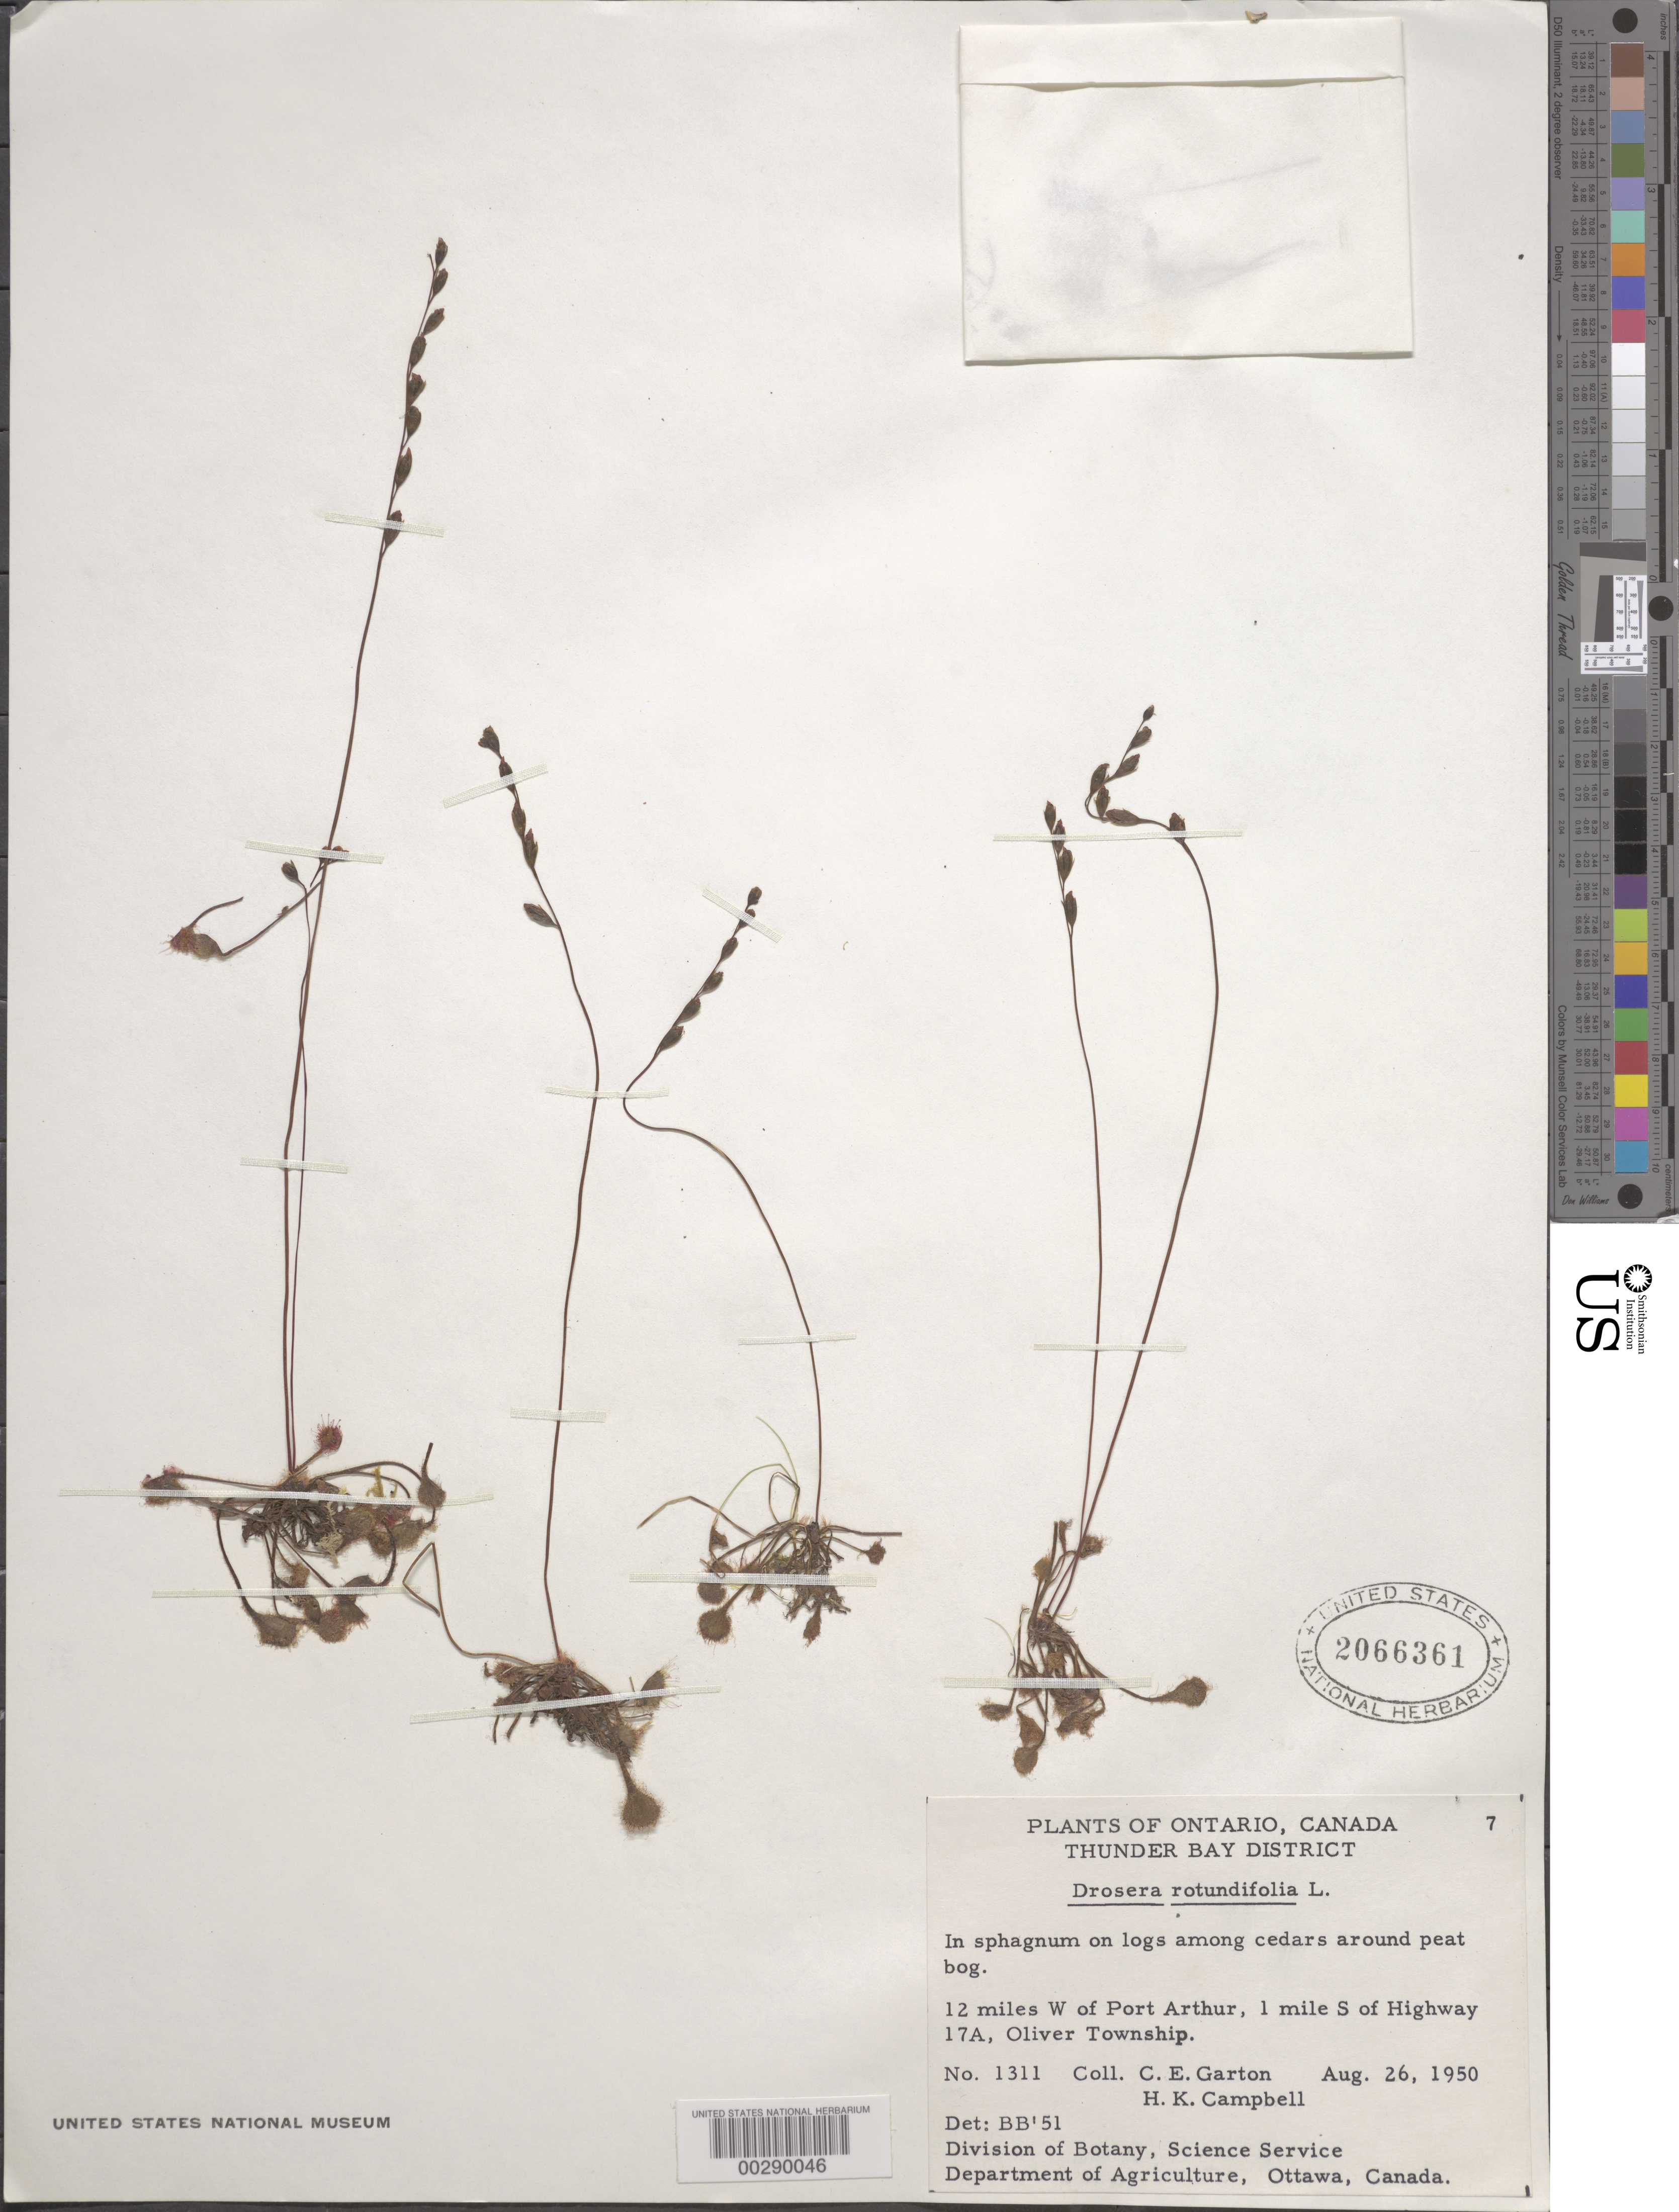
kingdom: Plantae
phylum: Tracheophyta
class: Magnoliopsida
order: Caryophyllales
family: Droseraceae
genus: Drosera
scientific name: Drosera rotundifolia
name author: L.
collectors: C. Garton & H. K. Campbell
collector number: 1311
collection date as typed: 26 Aug 1950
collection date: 1950-08-26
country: Canada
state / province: Ontario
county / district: Thunder Bay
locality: Thunder bay dist., oliver township, w of port arthur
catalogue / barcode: US 2066361